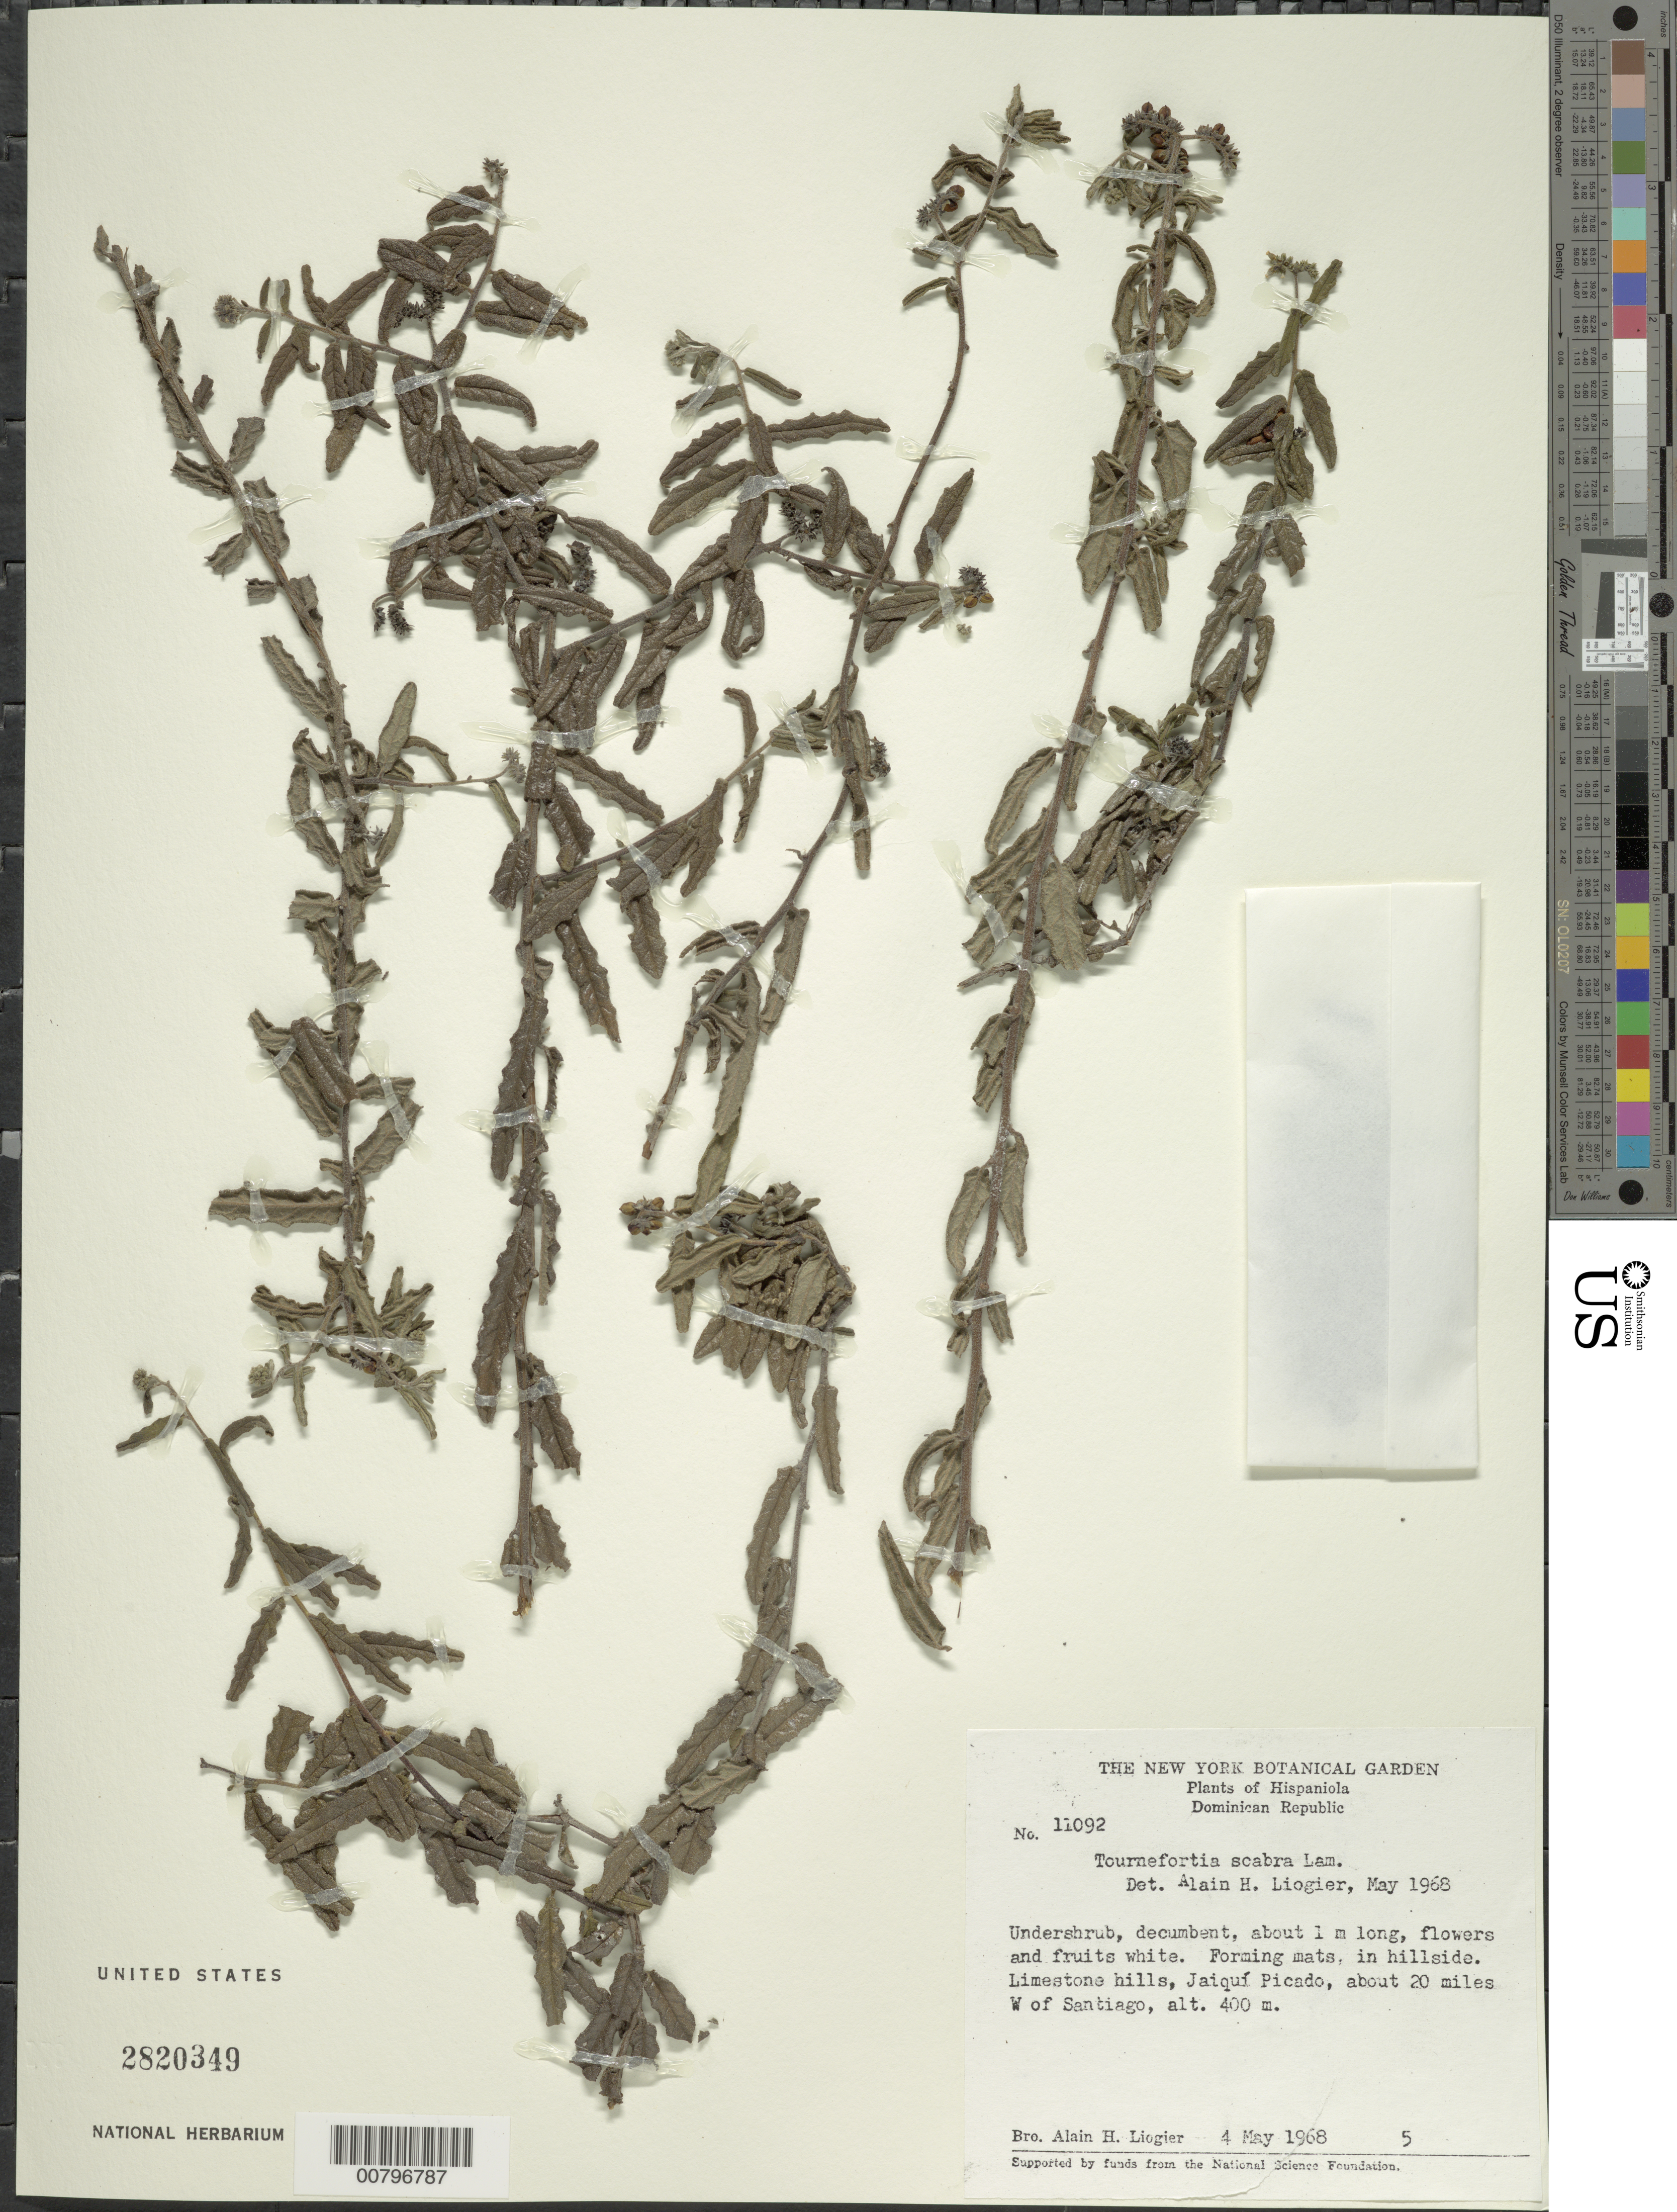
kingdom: Plantae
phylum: Tracheophyta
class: Magnoliopsida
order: Boraginales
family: Heliotropiaceae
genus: Tournefortia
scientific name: Tournefortia scabra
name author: Lam.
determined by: Liogier, Alain H.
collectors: A. H. Liogier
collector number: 11092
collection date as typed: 04 May 1968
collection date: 1968-05-04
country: Dominican Republic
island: Hispaniola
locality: About 20 miles W of Santiago, Jaiquí Picado.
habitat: In hillside; limestone hills.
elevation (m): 400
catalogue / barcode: US 2820349